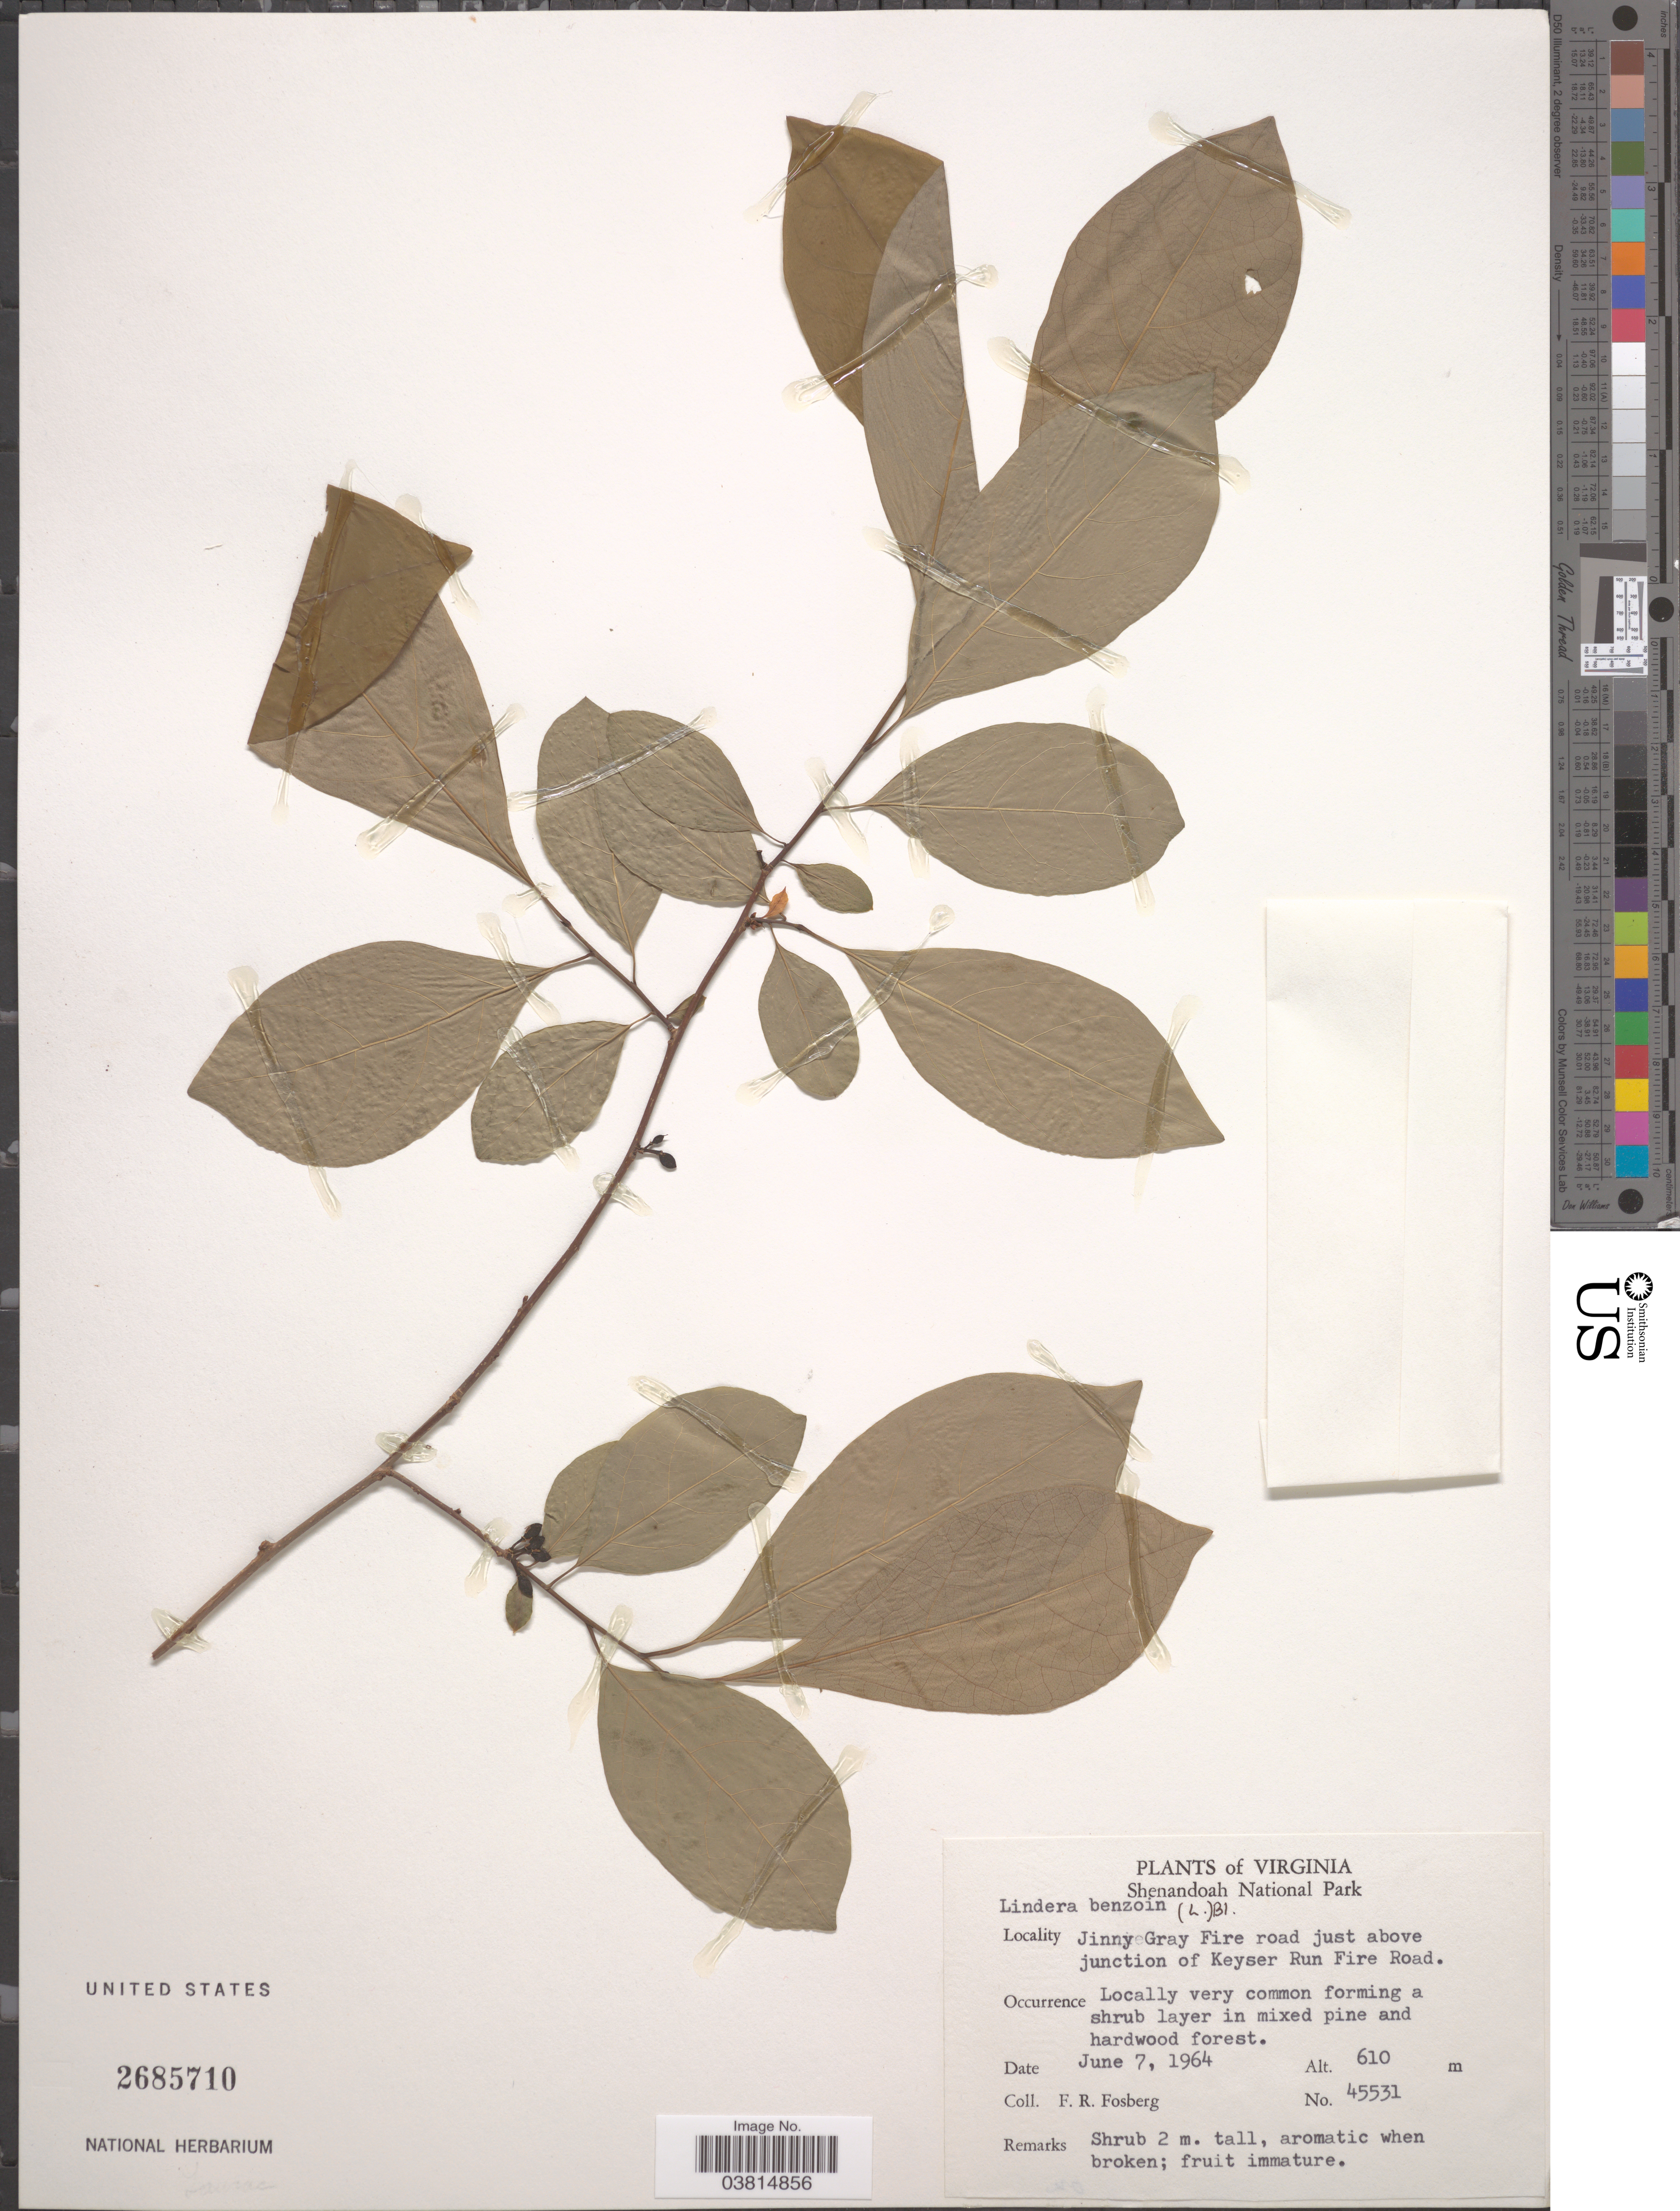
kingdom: Plantae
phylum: Tracheophyta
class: Magnoliopsida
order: Laurales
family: Lauraceae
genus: Lindera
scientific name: Lindera benzoin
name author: (L.) Blume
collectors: F. R. Fosberg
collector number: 45531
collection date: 1964-06-07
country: United States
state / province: Virginia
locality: Shenandoah National Park. Jinny Gray Fire road just above junction of Keyser Run Fire Road.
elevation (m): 610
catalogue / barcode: US 2685710